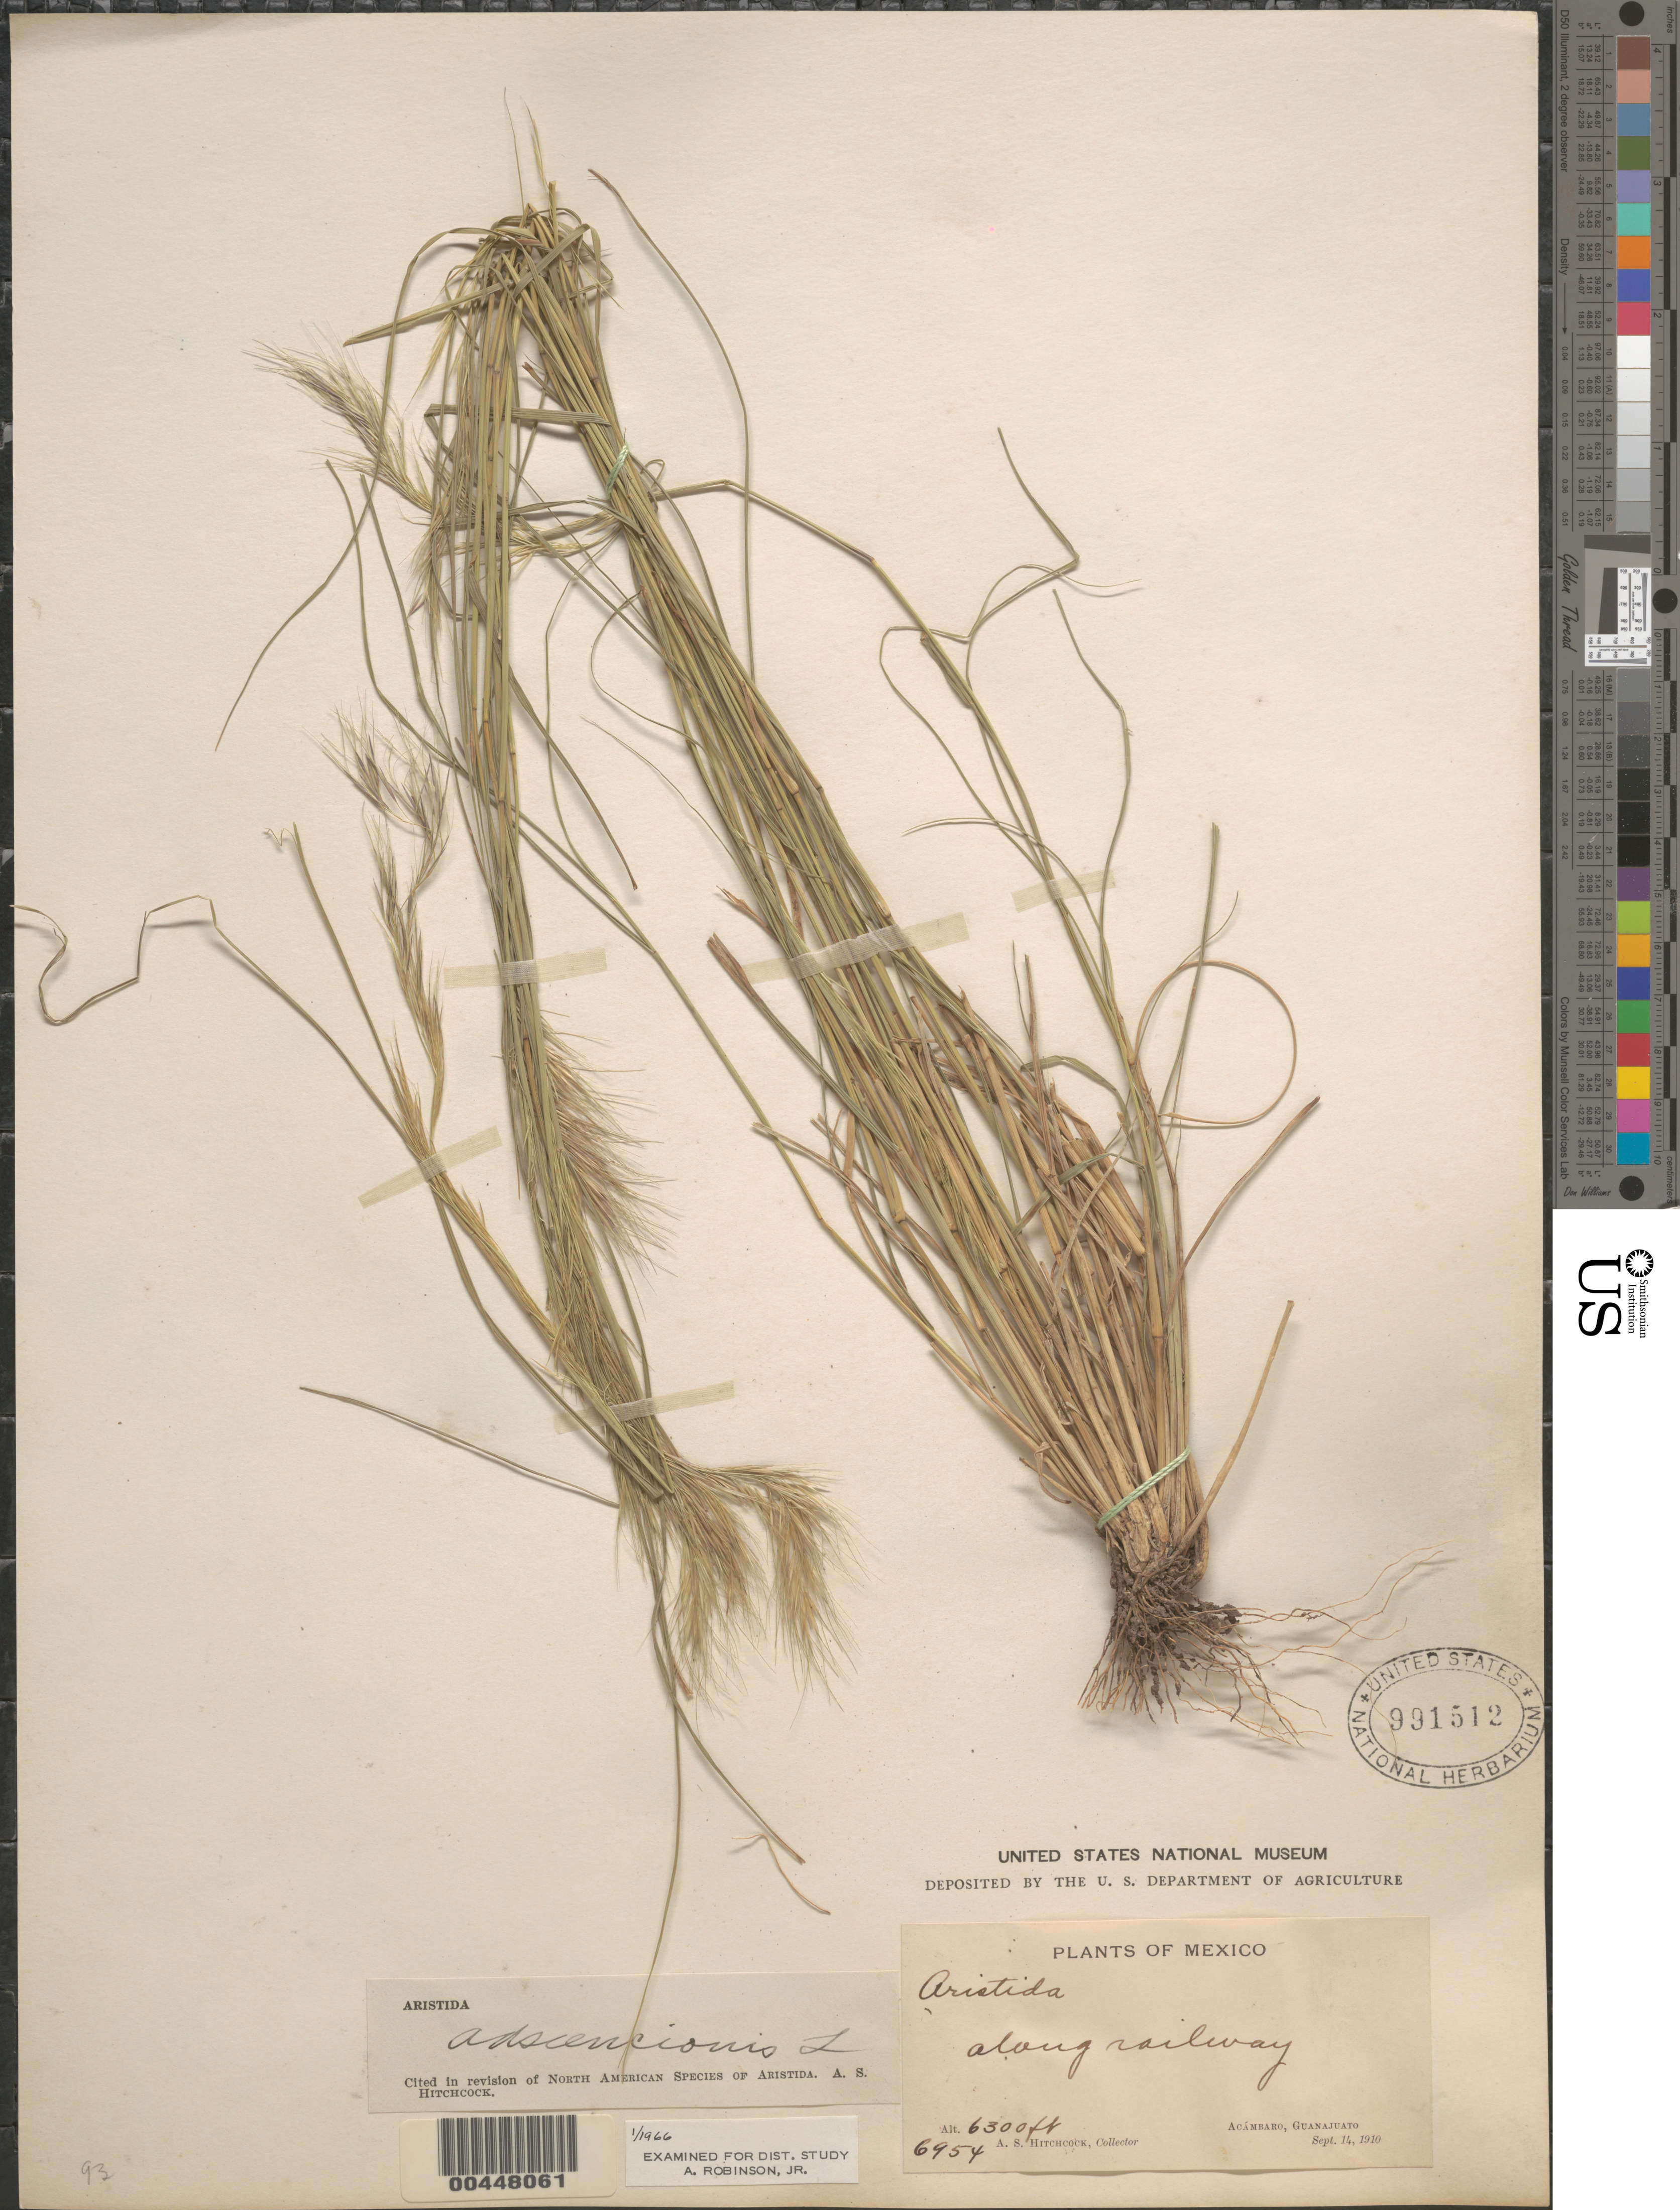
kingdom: Plantae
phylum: Tracheophyta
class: Liliopsida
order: Poales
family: Poaceae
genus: Aristida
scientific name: Aristida adscensionis var. adscensionis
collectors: A. S. Hitchcock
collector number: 6954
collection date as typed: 14 Sep 1910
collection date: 1910-09-14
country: Mexico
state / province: Guanajuato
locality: Acámbaro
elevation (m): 1920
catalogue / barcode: US 991512